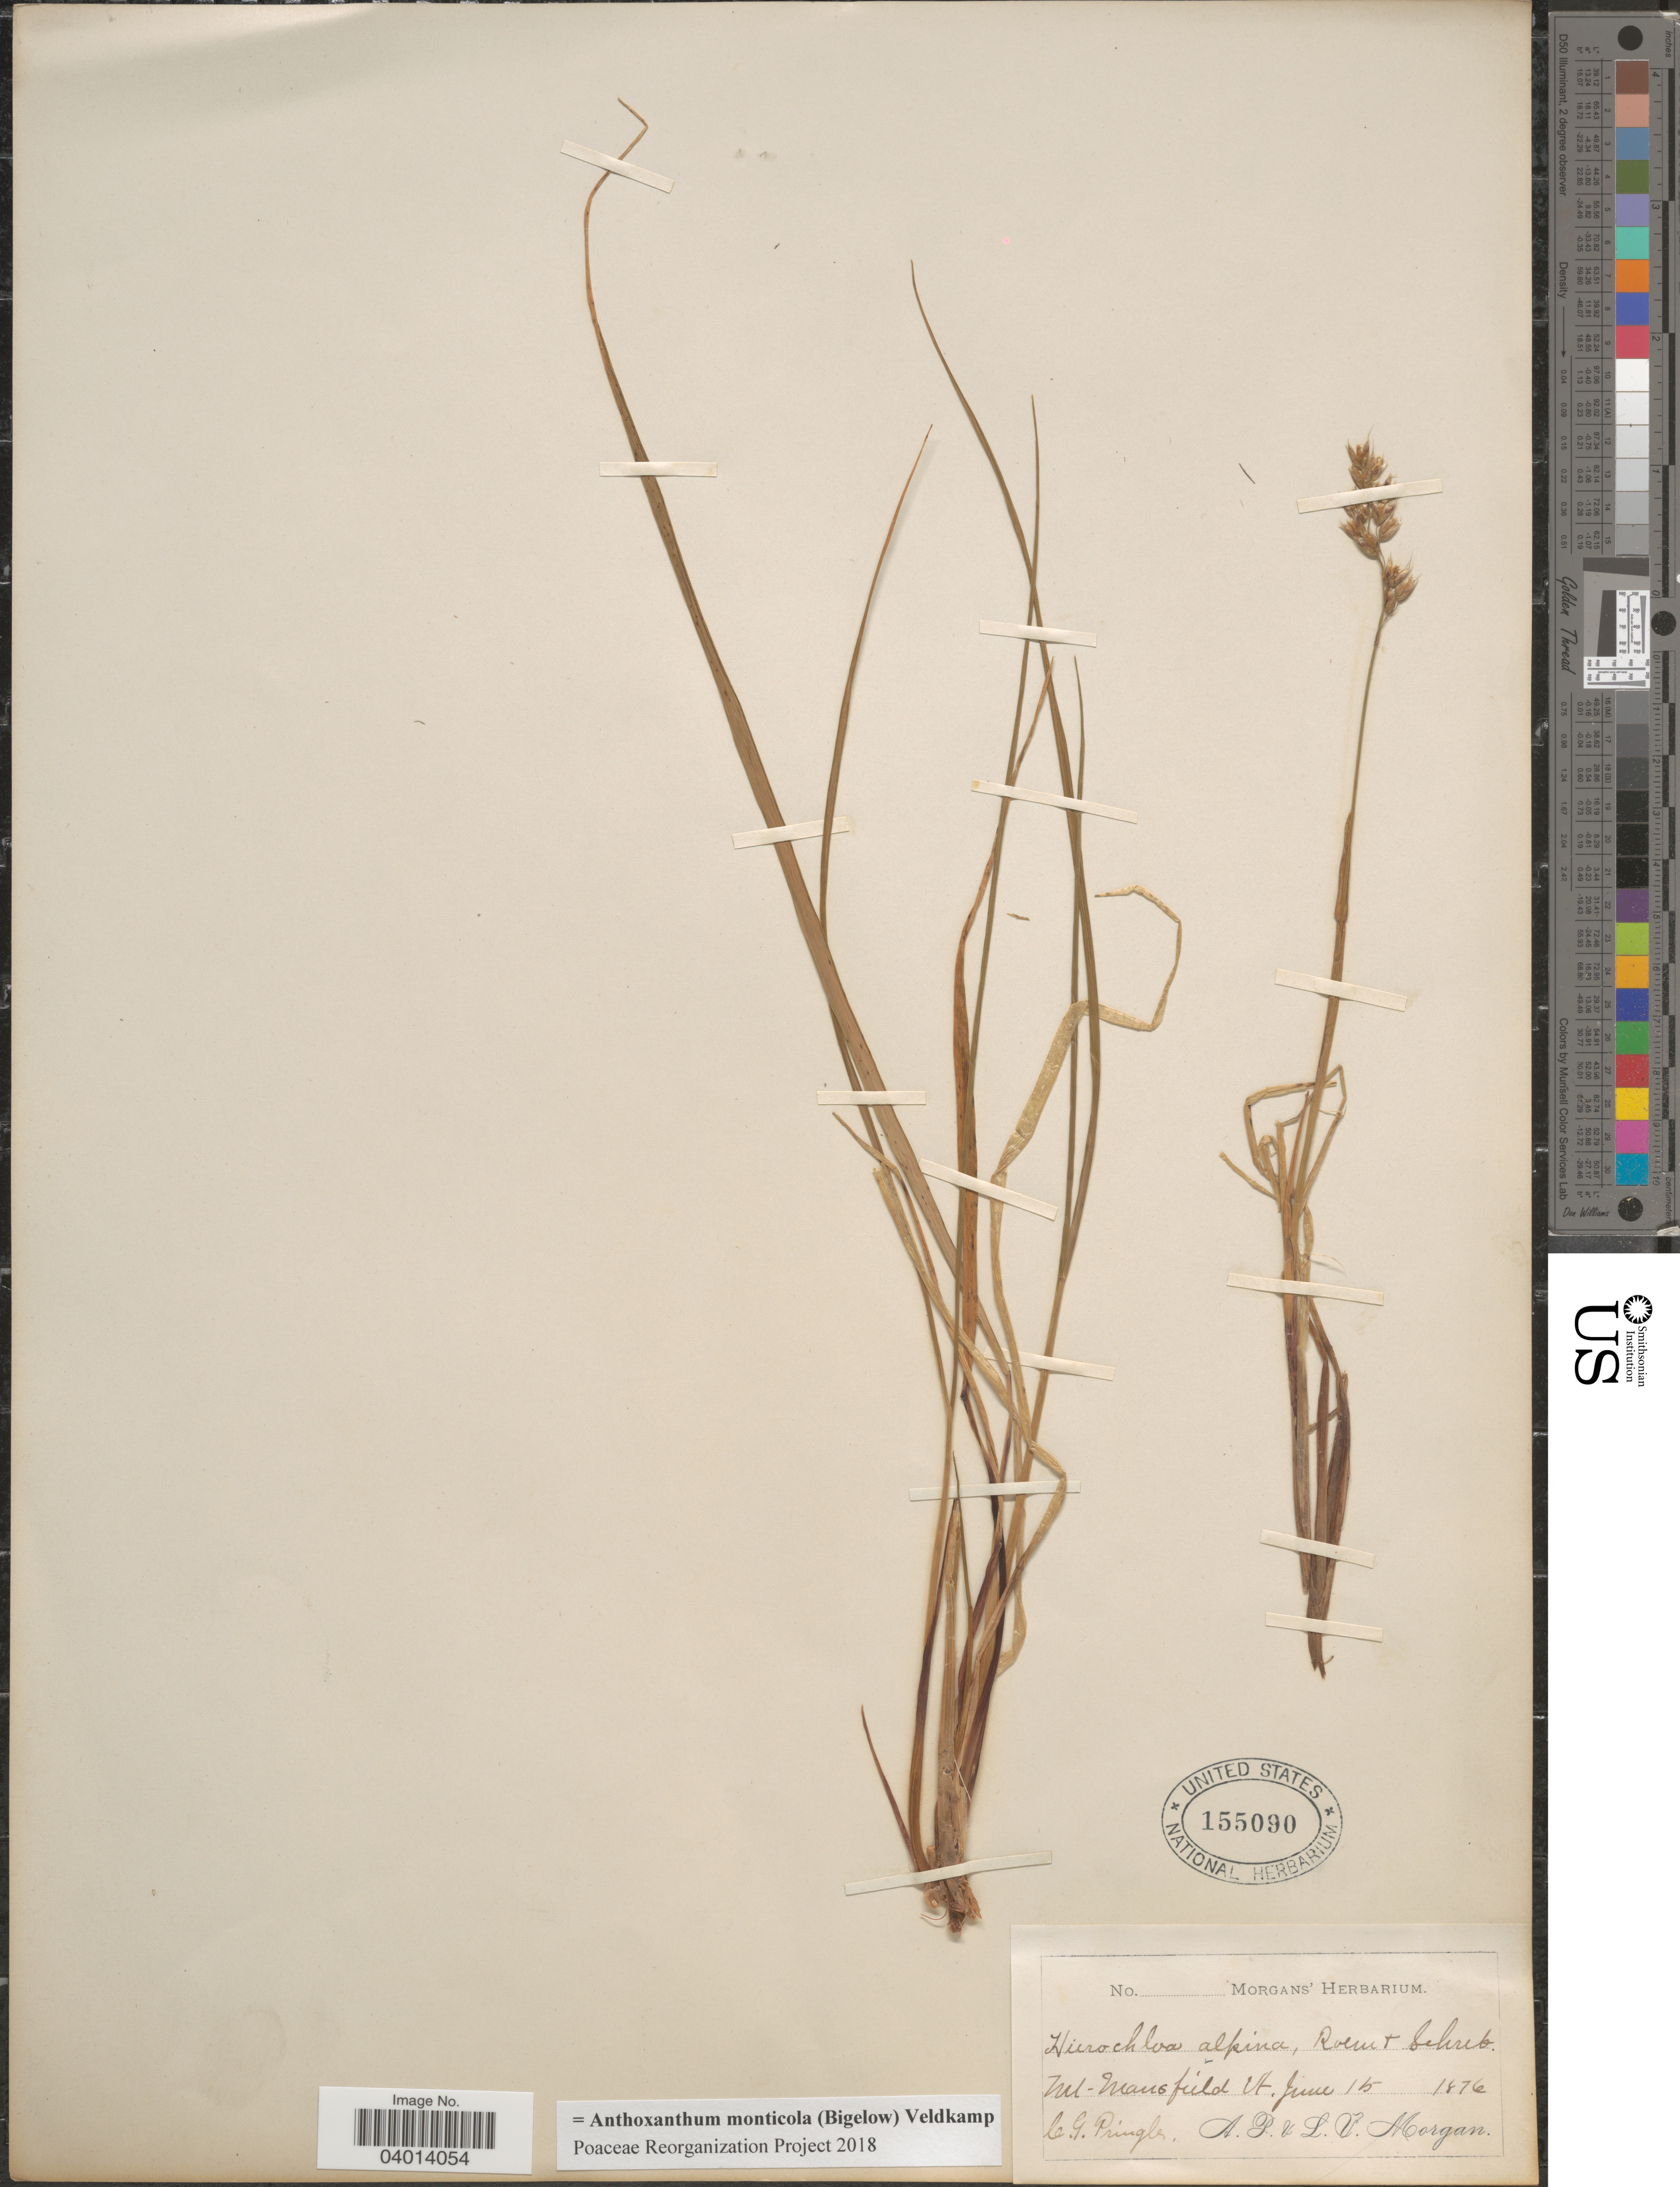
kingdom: Plantae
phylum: Tracheophyta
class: Liliopsida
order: Poales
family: Poaceae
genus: Anthoxanthum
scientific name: Anthoxanthum monticola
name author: (Bigelow) Veldkamp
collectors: C. G. Pringle, A. Morgan & L. Morgan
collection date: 1876-06-15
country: United States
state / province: Vermont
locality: Mt. Mansfield.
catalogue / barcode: US 155090